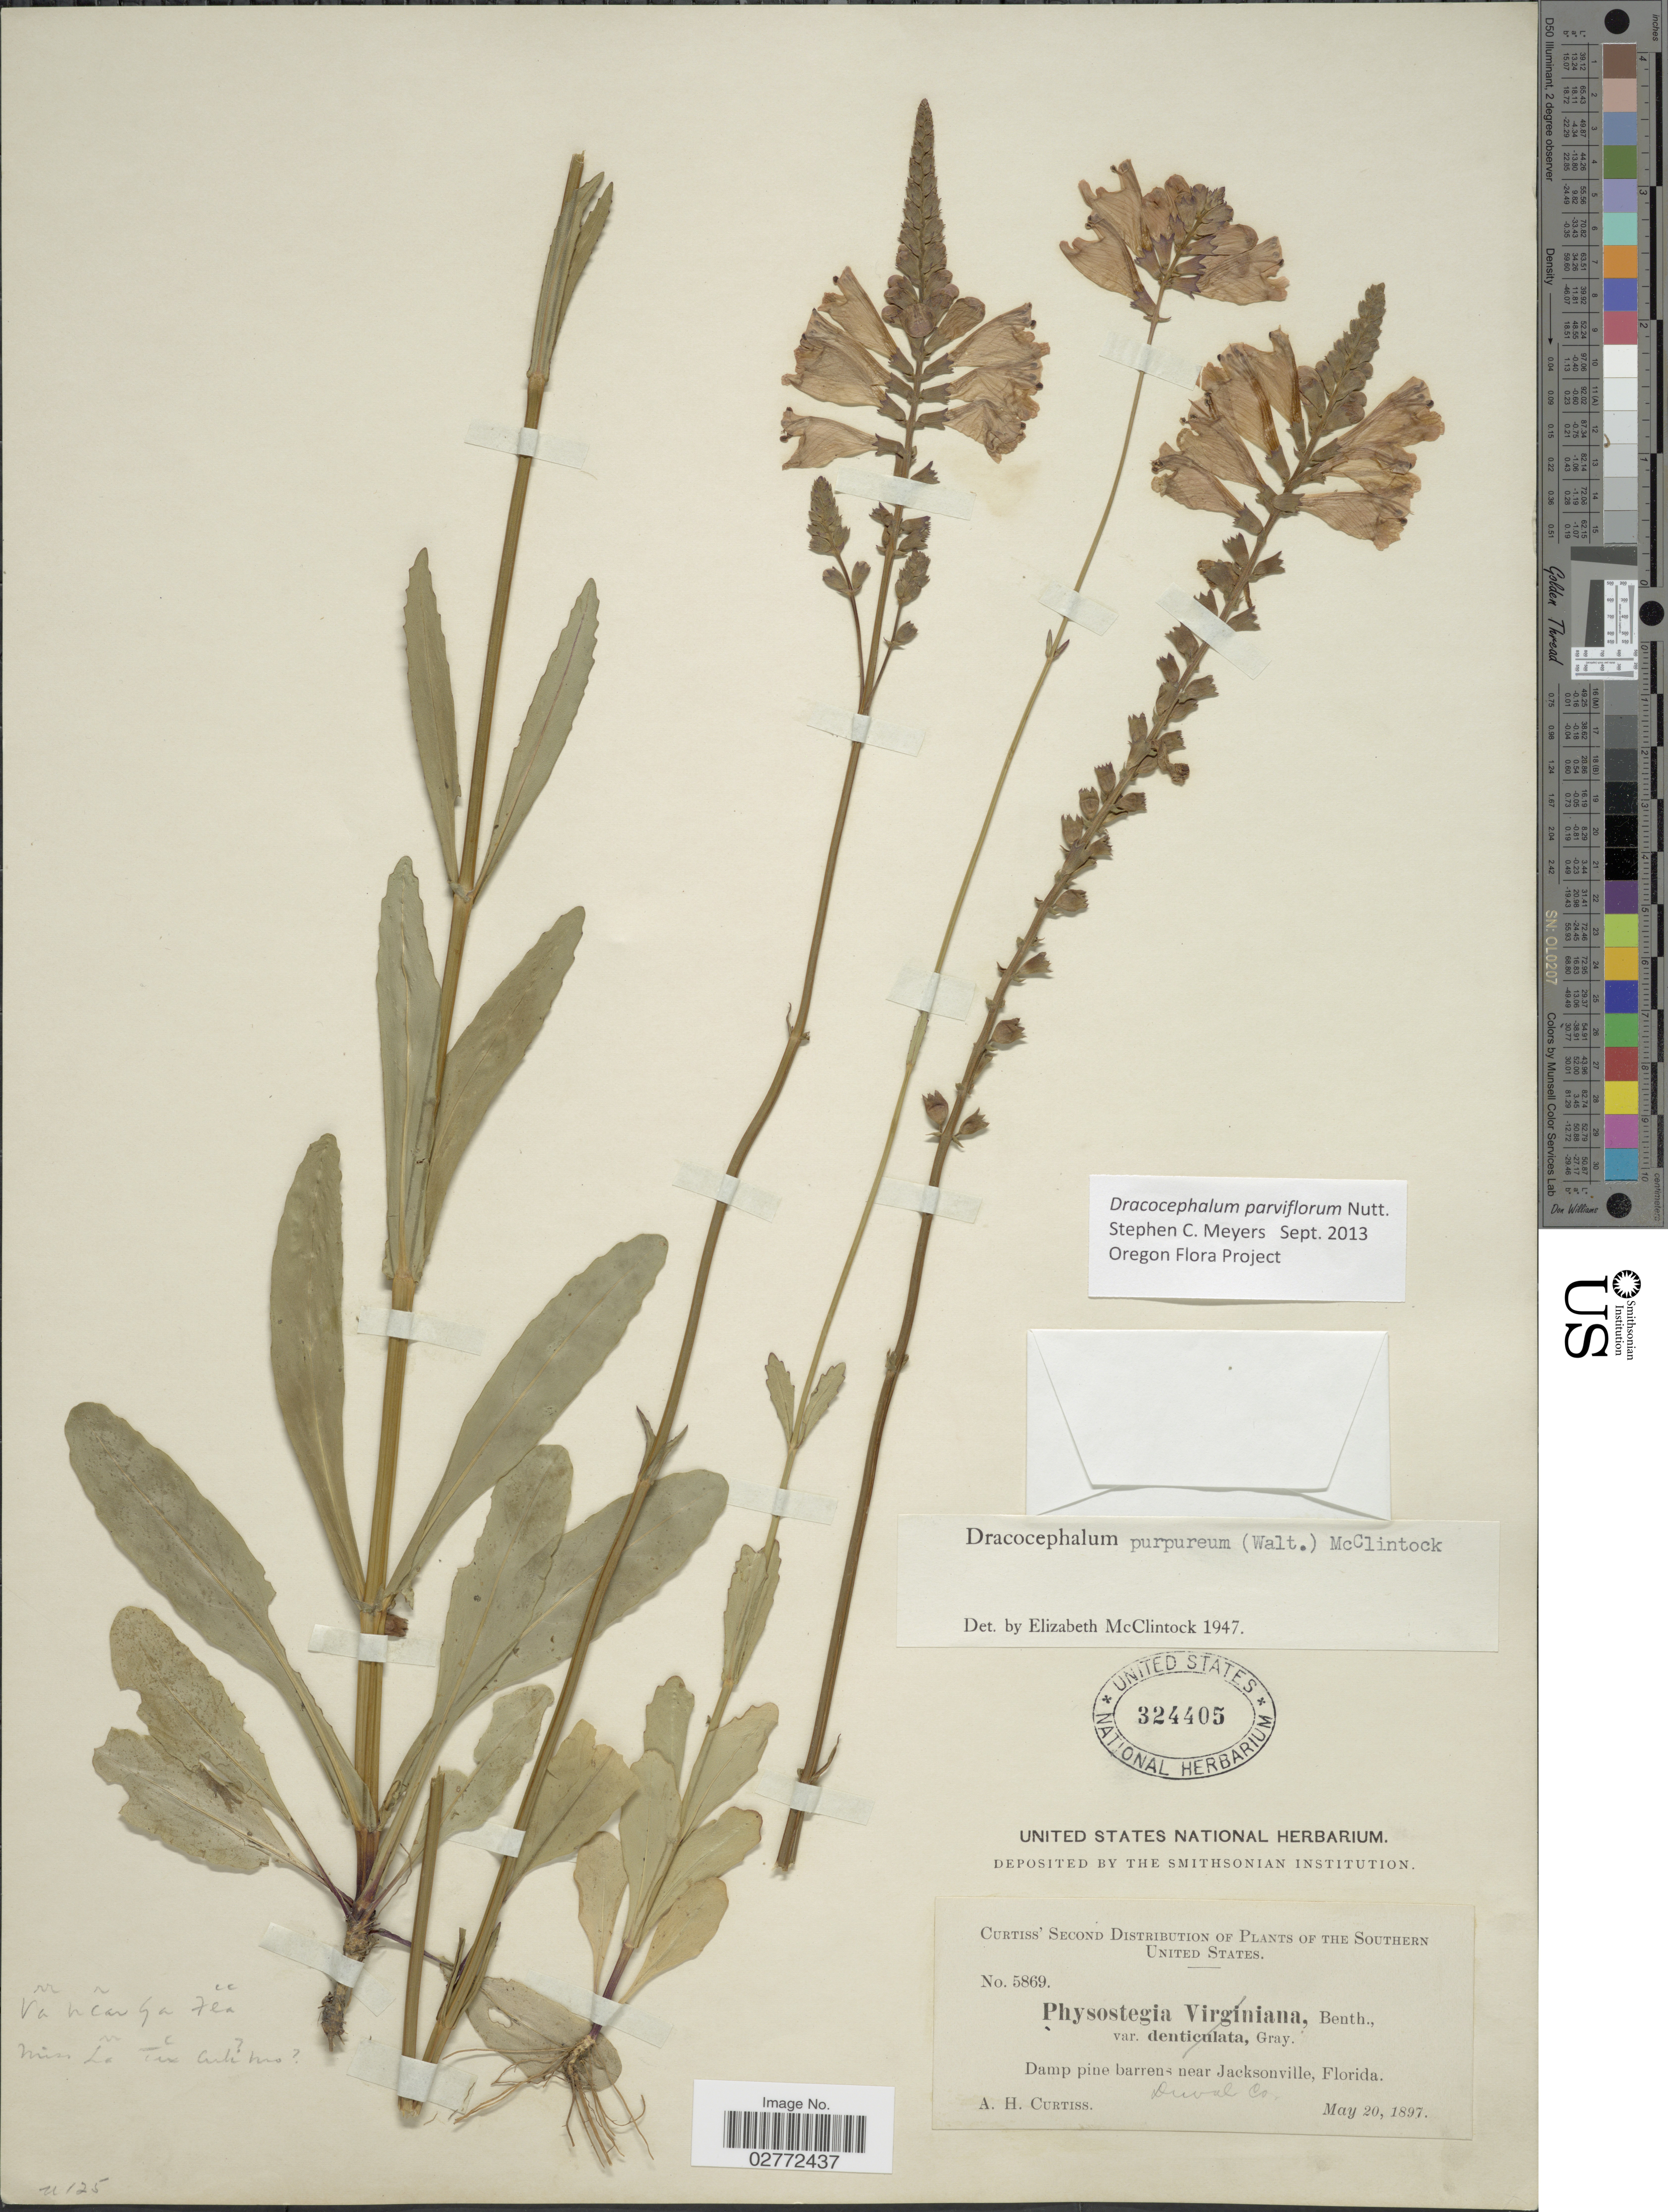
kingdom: Plantae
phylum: Tracheophyta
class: Magnoliopsida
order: Lamiales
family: Lamiaceae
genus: Dracocephalum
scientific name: Dracocephalum parviflorum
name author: Nutt.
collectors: A. H. Curtiss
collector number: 5869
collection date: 1897-05-20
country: United States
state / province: Florida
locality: Southern United States. Damp pine barrens near Jacksonville. Duval Co.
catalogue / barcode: US 324405